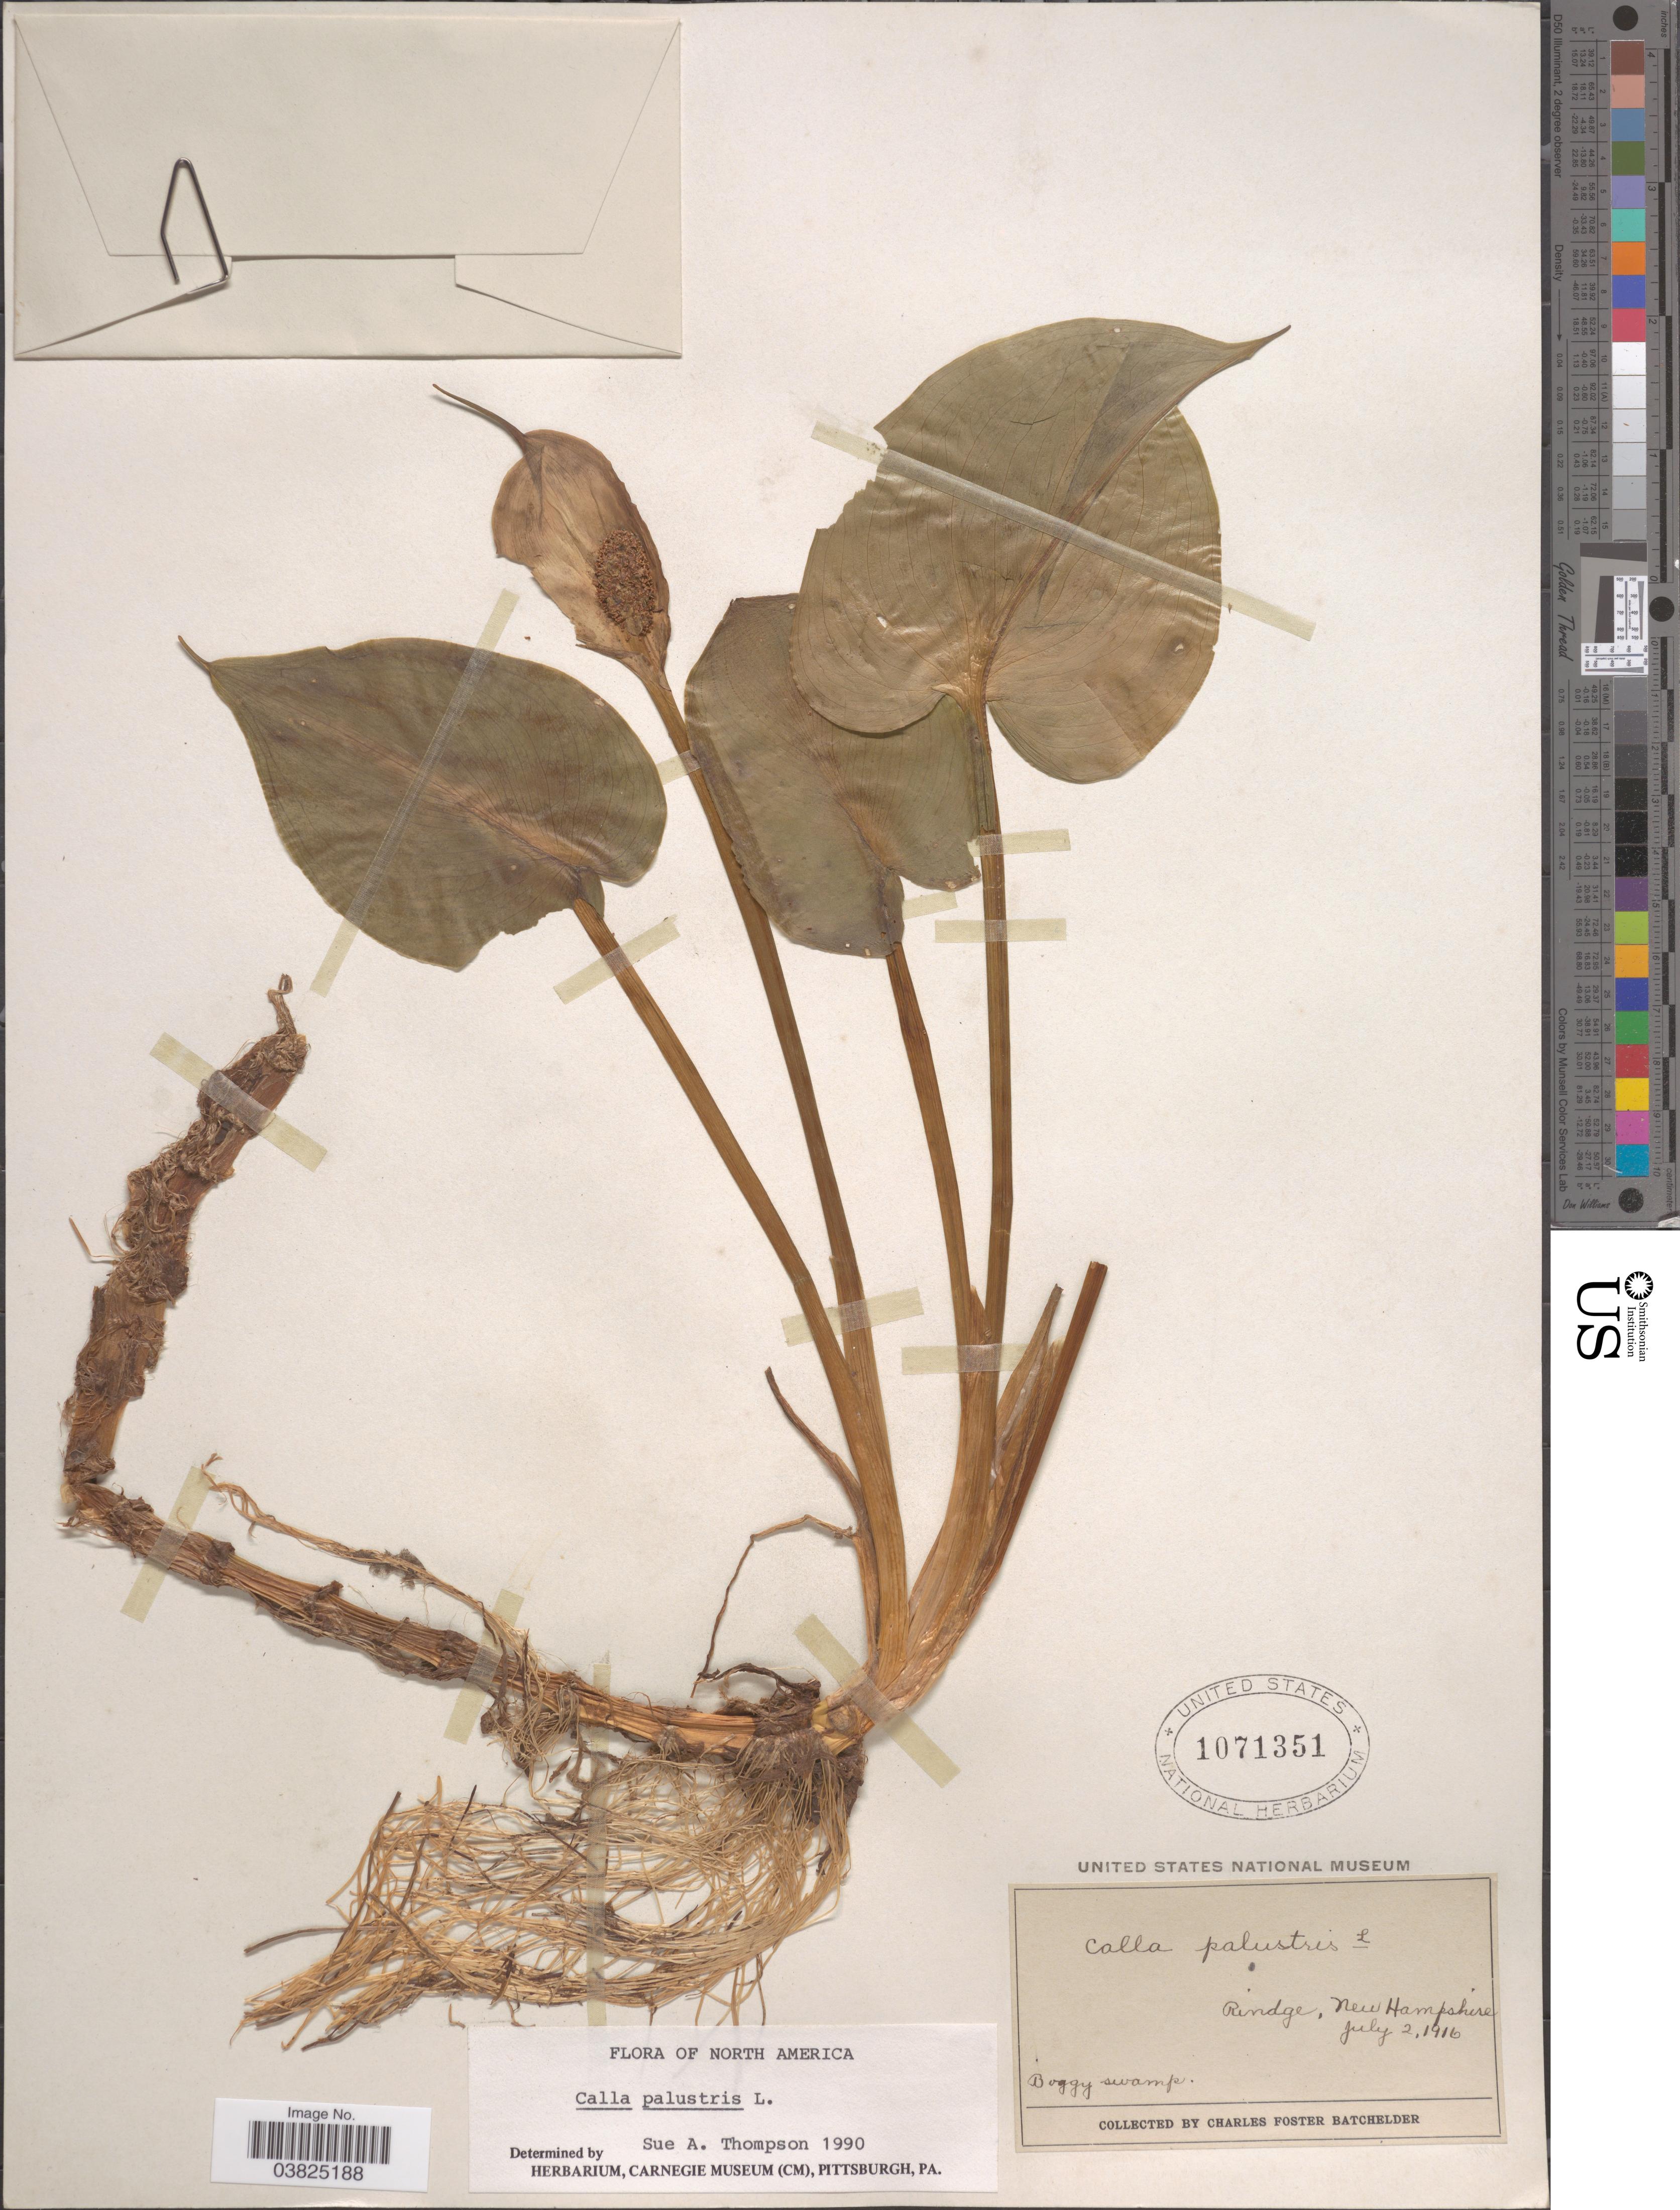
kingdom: Plantae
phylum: Tracheophyta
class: Liliopsida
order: Alismatales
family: Araceae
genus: Calla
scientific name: Calla palustris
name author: L.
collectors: C. Batchelder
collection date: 1916-07-02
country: United States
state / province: New Hampshire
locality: Rindge.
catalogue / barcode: US 1071351